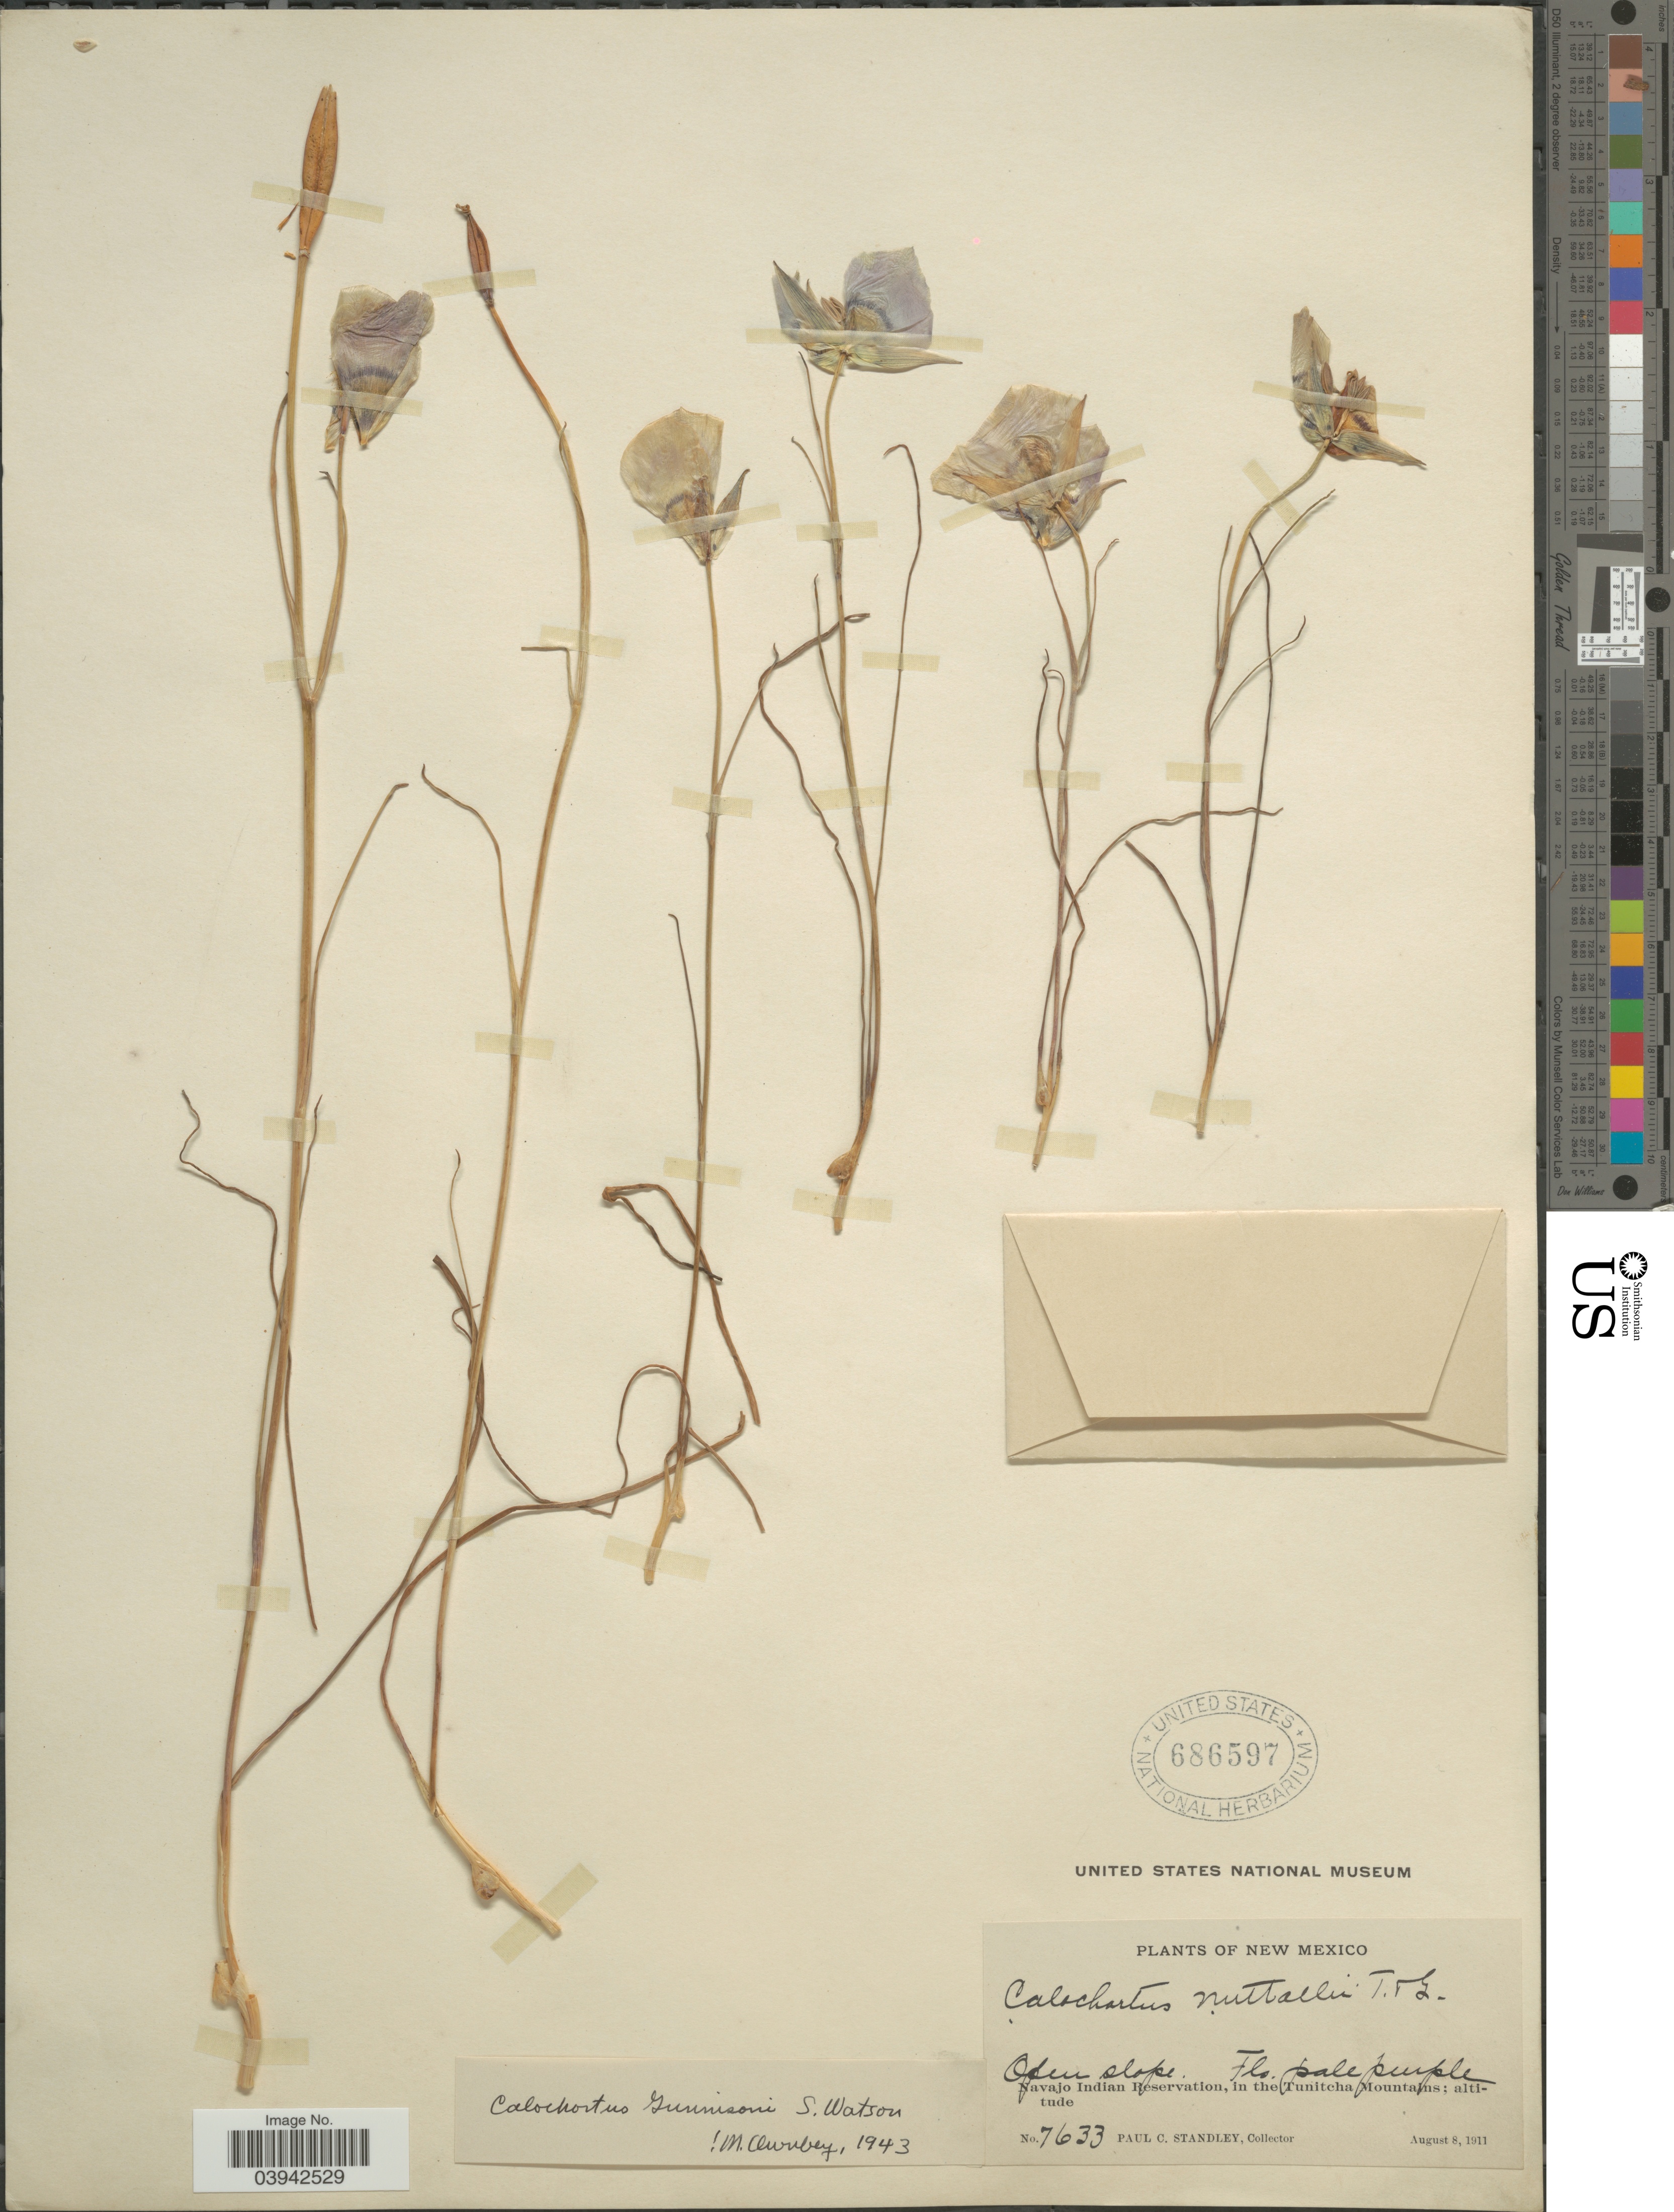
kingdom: Plantae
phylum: Tracheophyta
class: Liliopsida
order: Liliales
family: Liliaceae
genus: Calochortus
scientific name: Calochortus gunnisonii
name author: S. Watson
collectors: P. C. Standley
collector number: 7633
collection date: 1911-08-08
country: United States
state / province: New Mexico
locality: Navajo Indian Reservation, in the Tunitcha Mountains.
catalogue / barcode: US 686597